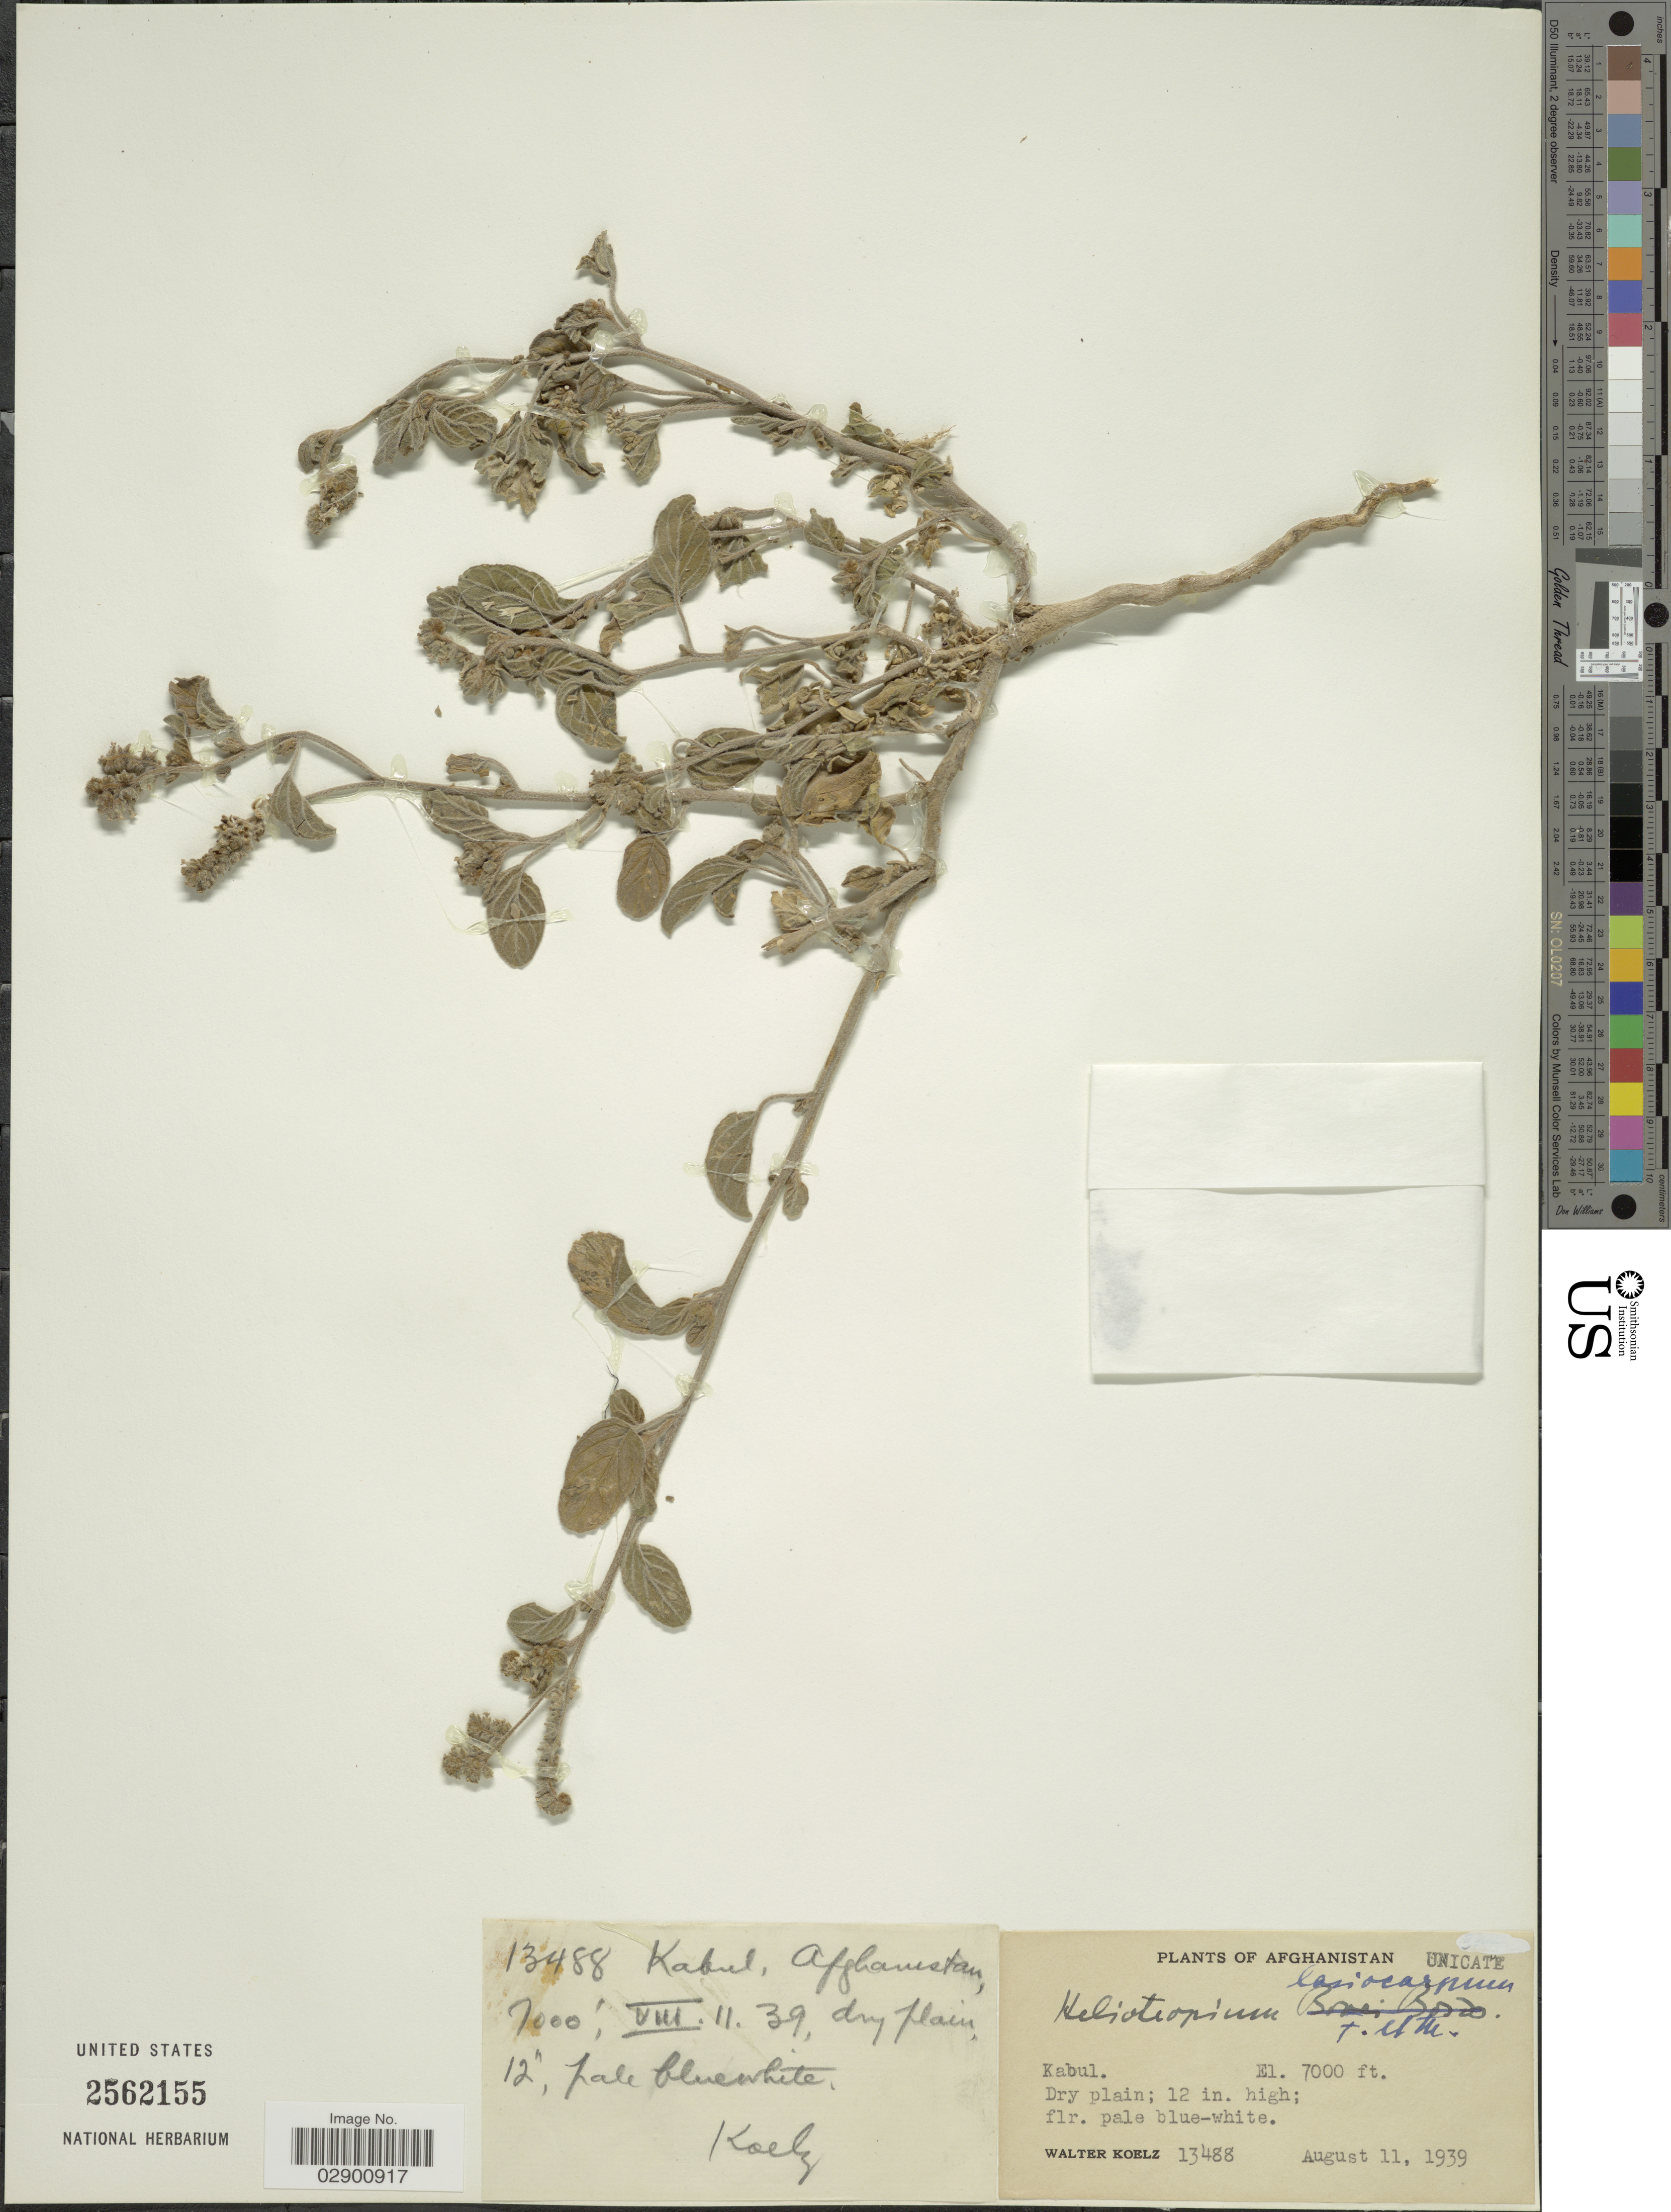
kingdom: Plantae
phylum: Tracheophyta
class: Magnoliopsida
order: Boraginales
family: Heliotropiaceae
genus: Heliotropium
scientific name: Heliotropium europaeum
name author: L.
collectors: W. N. Koelz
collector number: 13488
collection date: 1939-08-11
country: Afghanistan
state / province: Kabul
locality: Kabul.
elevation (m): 2134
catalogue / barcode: US 2562155